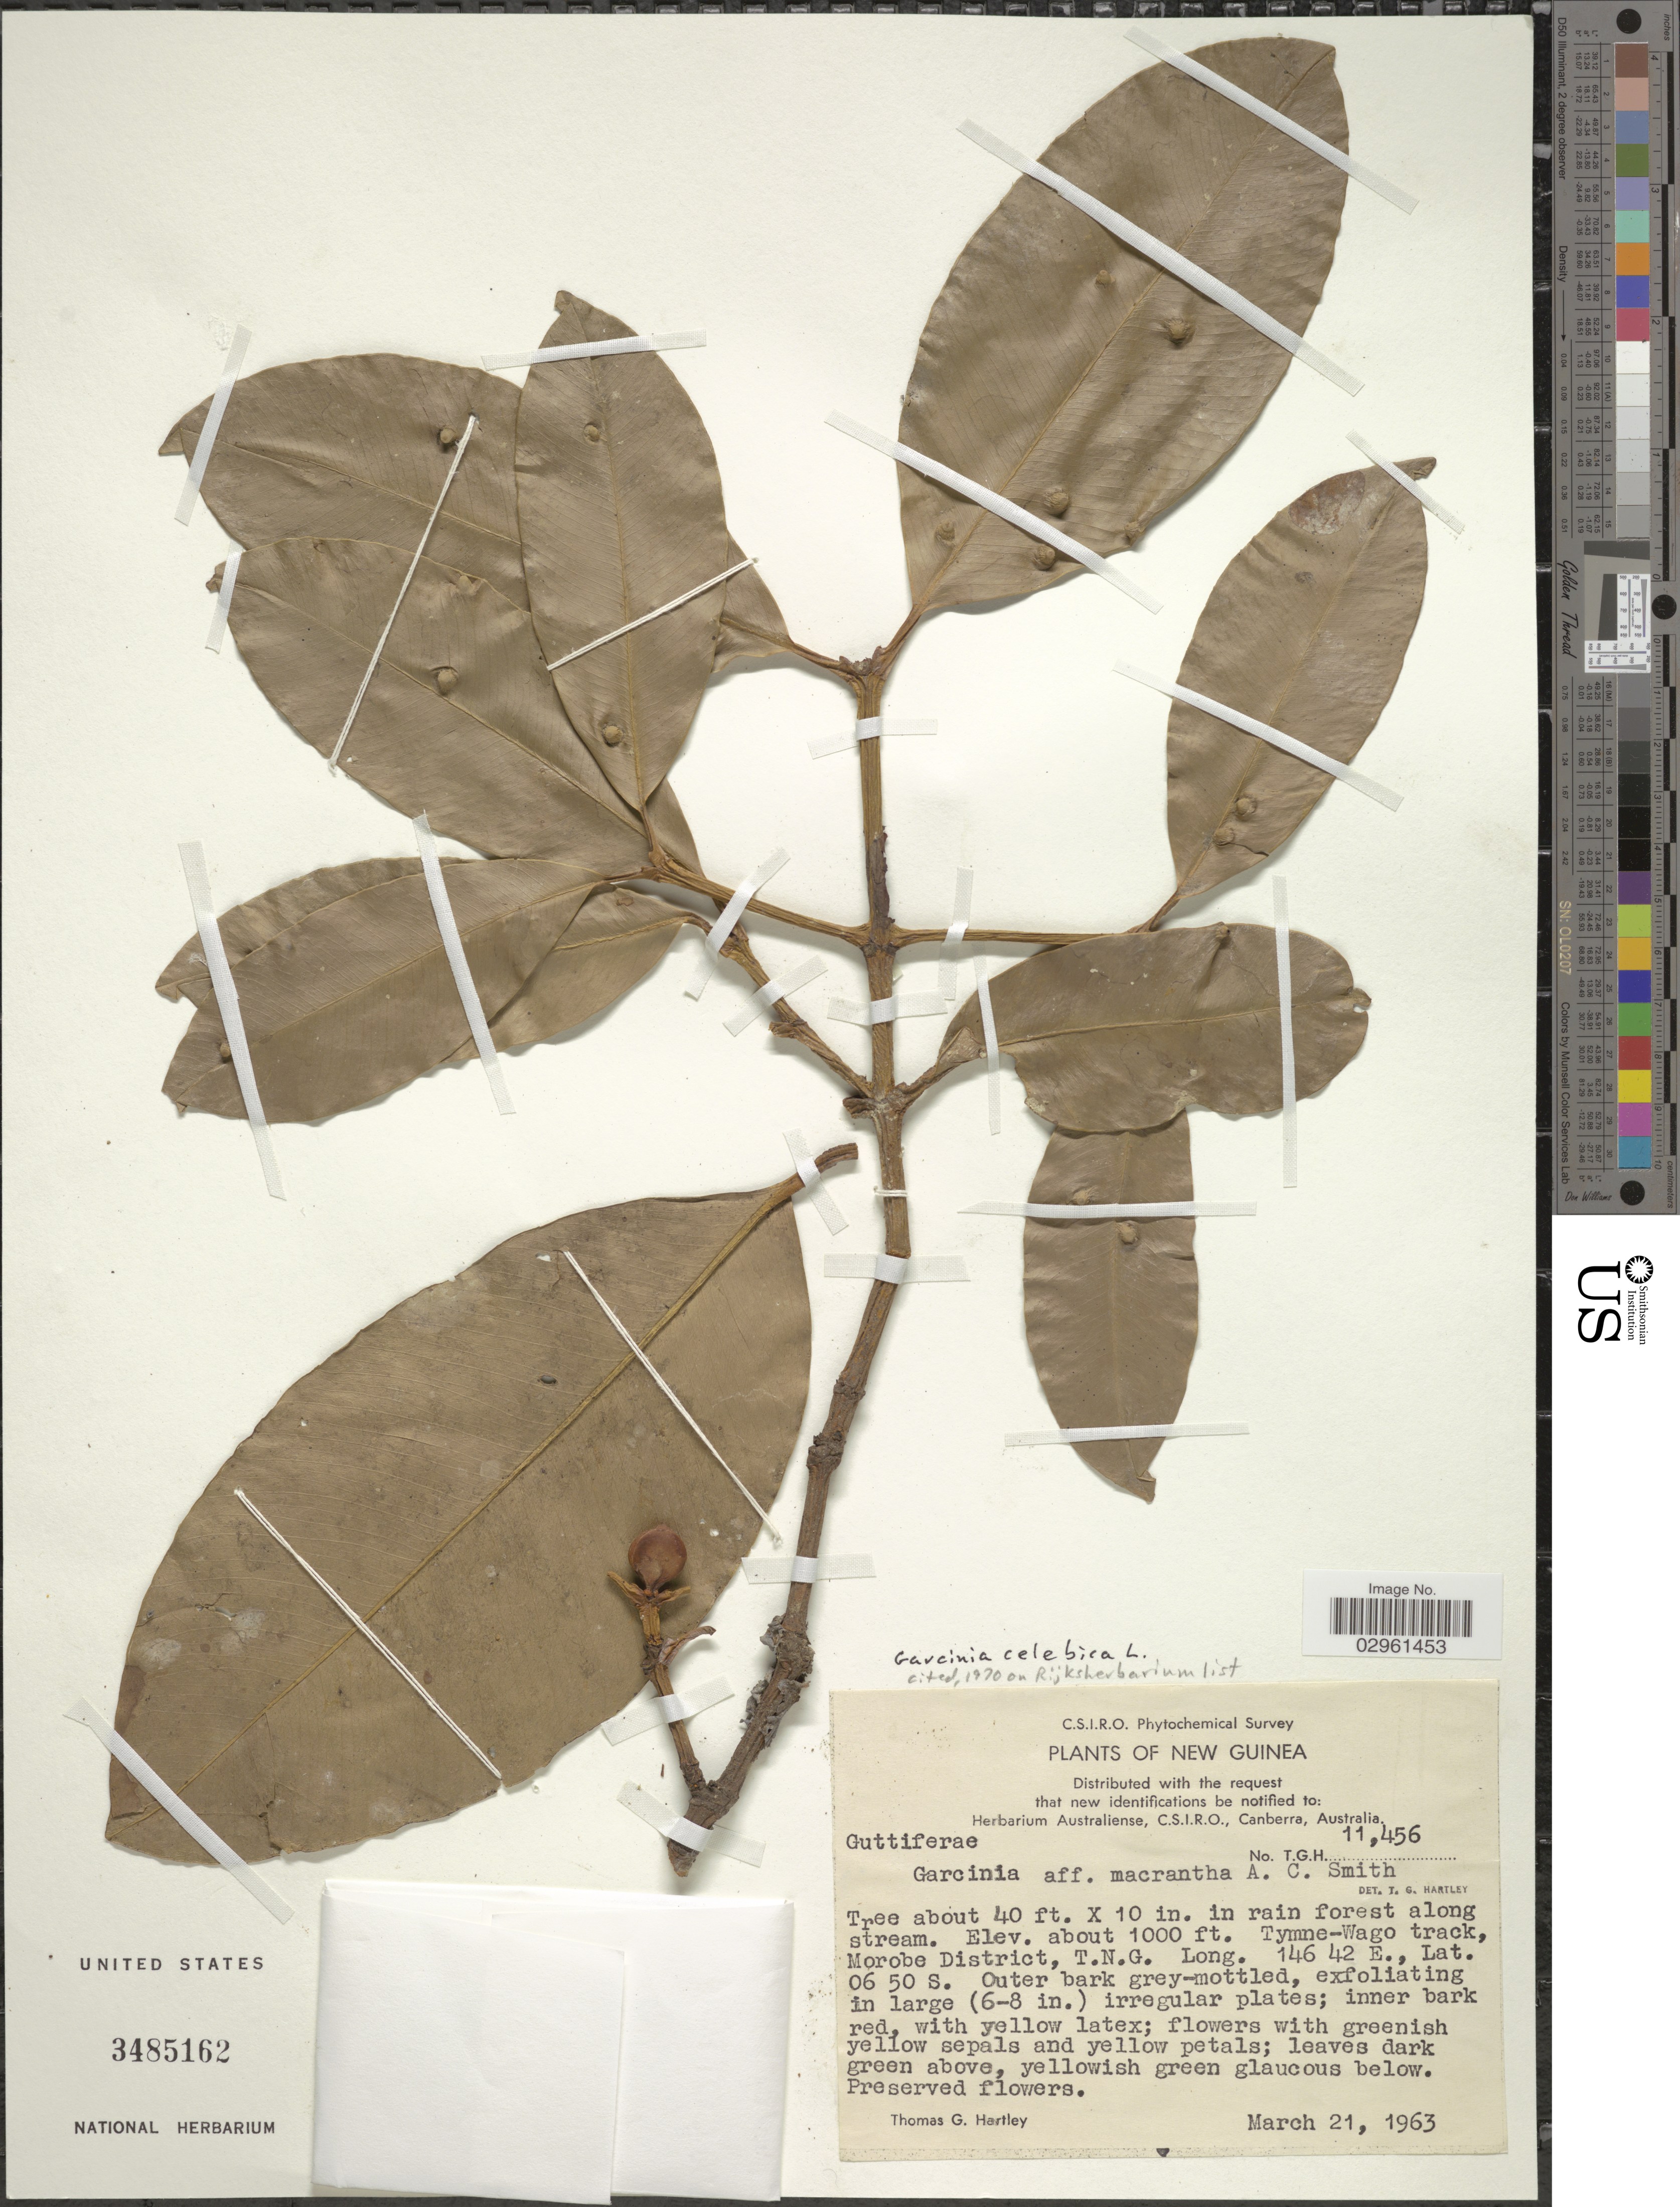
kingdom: Plantae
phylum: Tracheophyta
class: Magnoliopsida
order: Malpighiales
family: Clusiaceae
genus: Garcinia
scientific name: Garcinia celebica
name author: L.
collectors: T. G. Hartley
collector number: T.G.H.11456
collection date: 1963-03-21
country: Papua New Guinea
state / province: Morobe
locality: New Guinea, Tymne-Wago track, T.N.G.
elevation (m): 305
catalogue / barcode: US 3485162